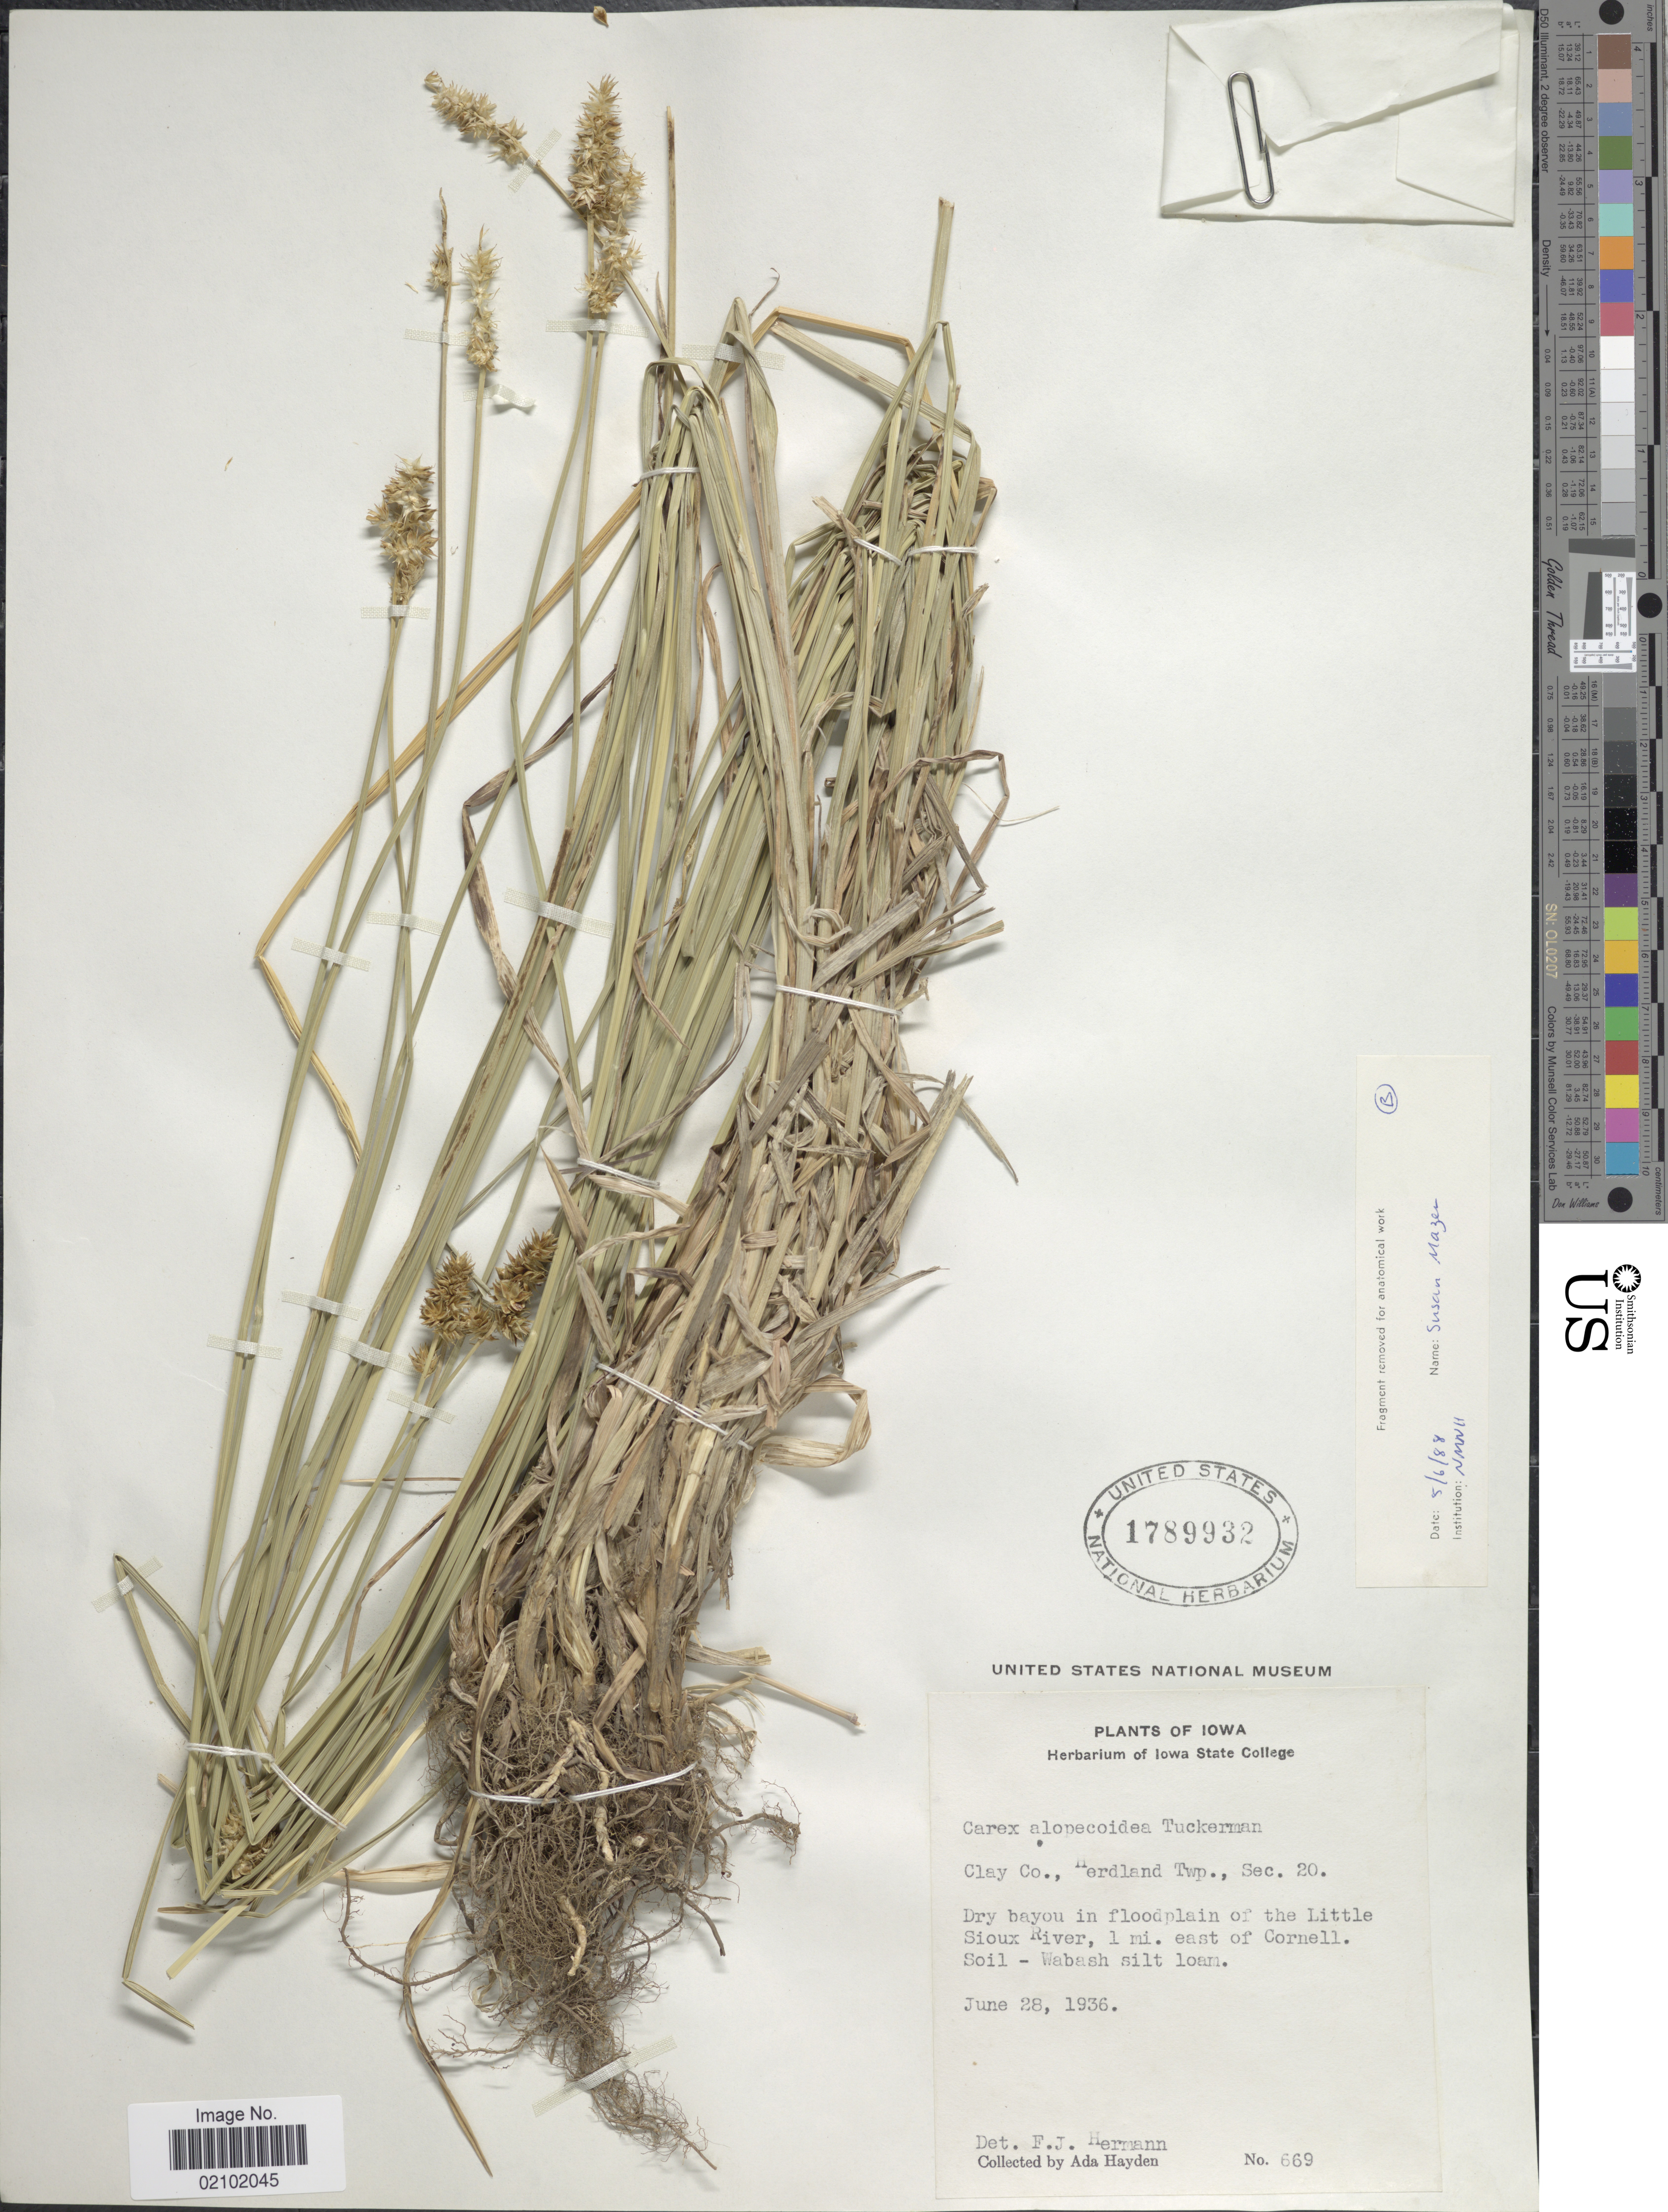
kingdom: Plantae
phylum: Tracheophyta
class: Liliopsida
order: Poales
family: Cyperaceae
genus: Carex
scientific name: Carex alopecoidea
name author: Tuck.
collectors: Ada Hayden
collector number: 669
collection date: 1936-06-28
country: United States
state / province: Iowa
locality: Clay Co., Herdland Twp., Sec. 20. Little Sioux River, 1 mi. east of Cornell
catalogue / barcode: US 1789932